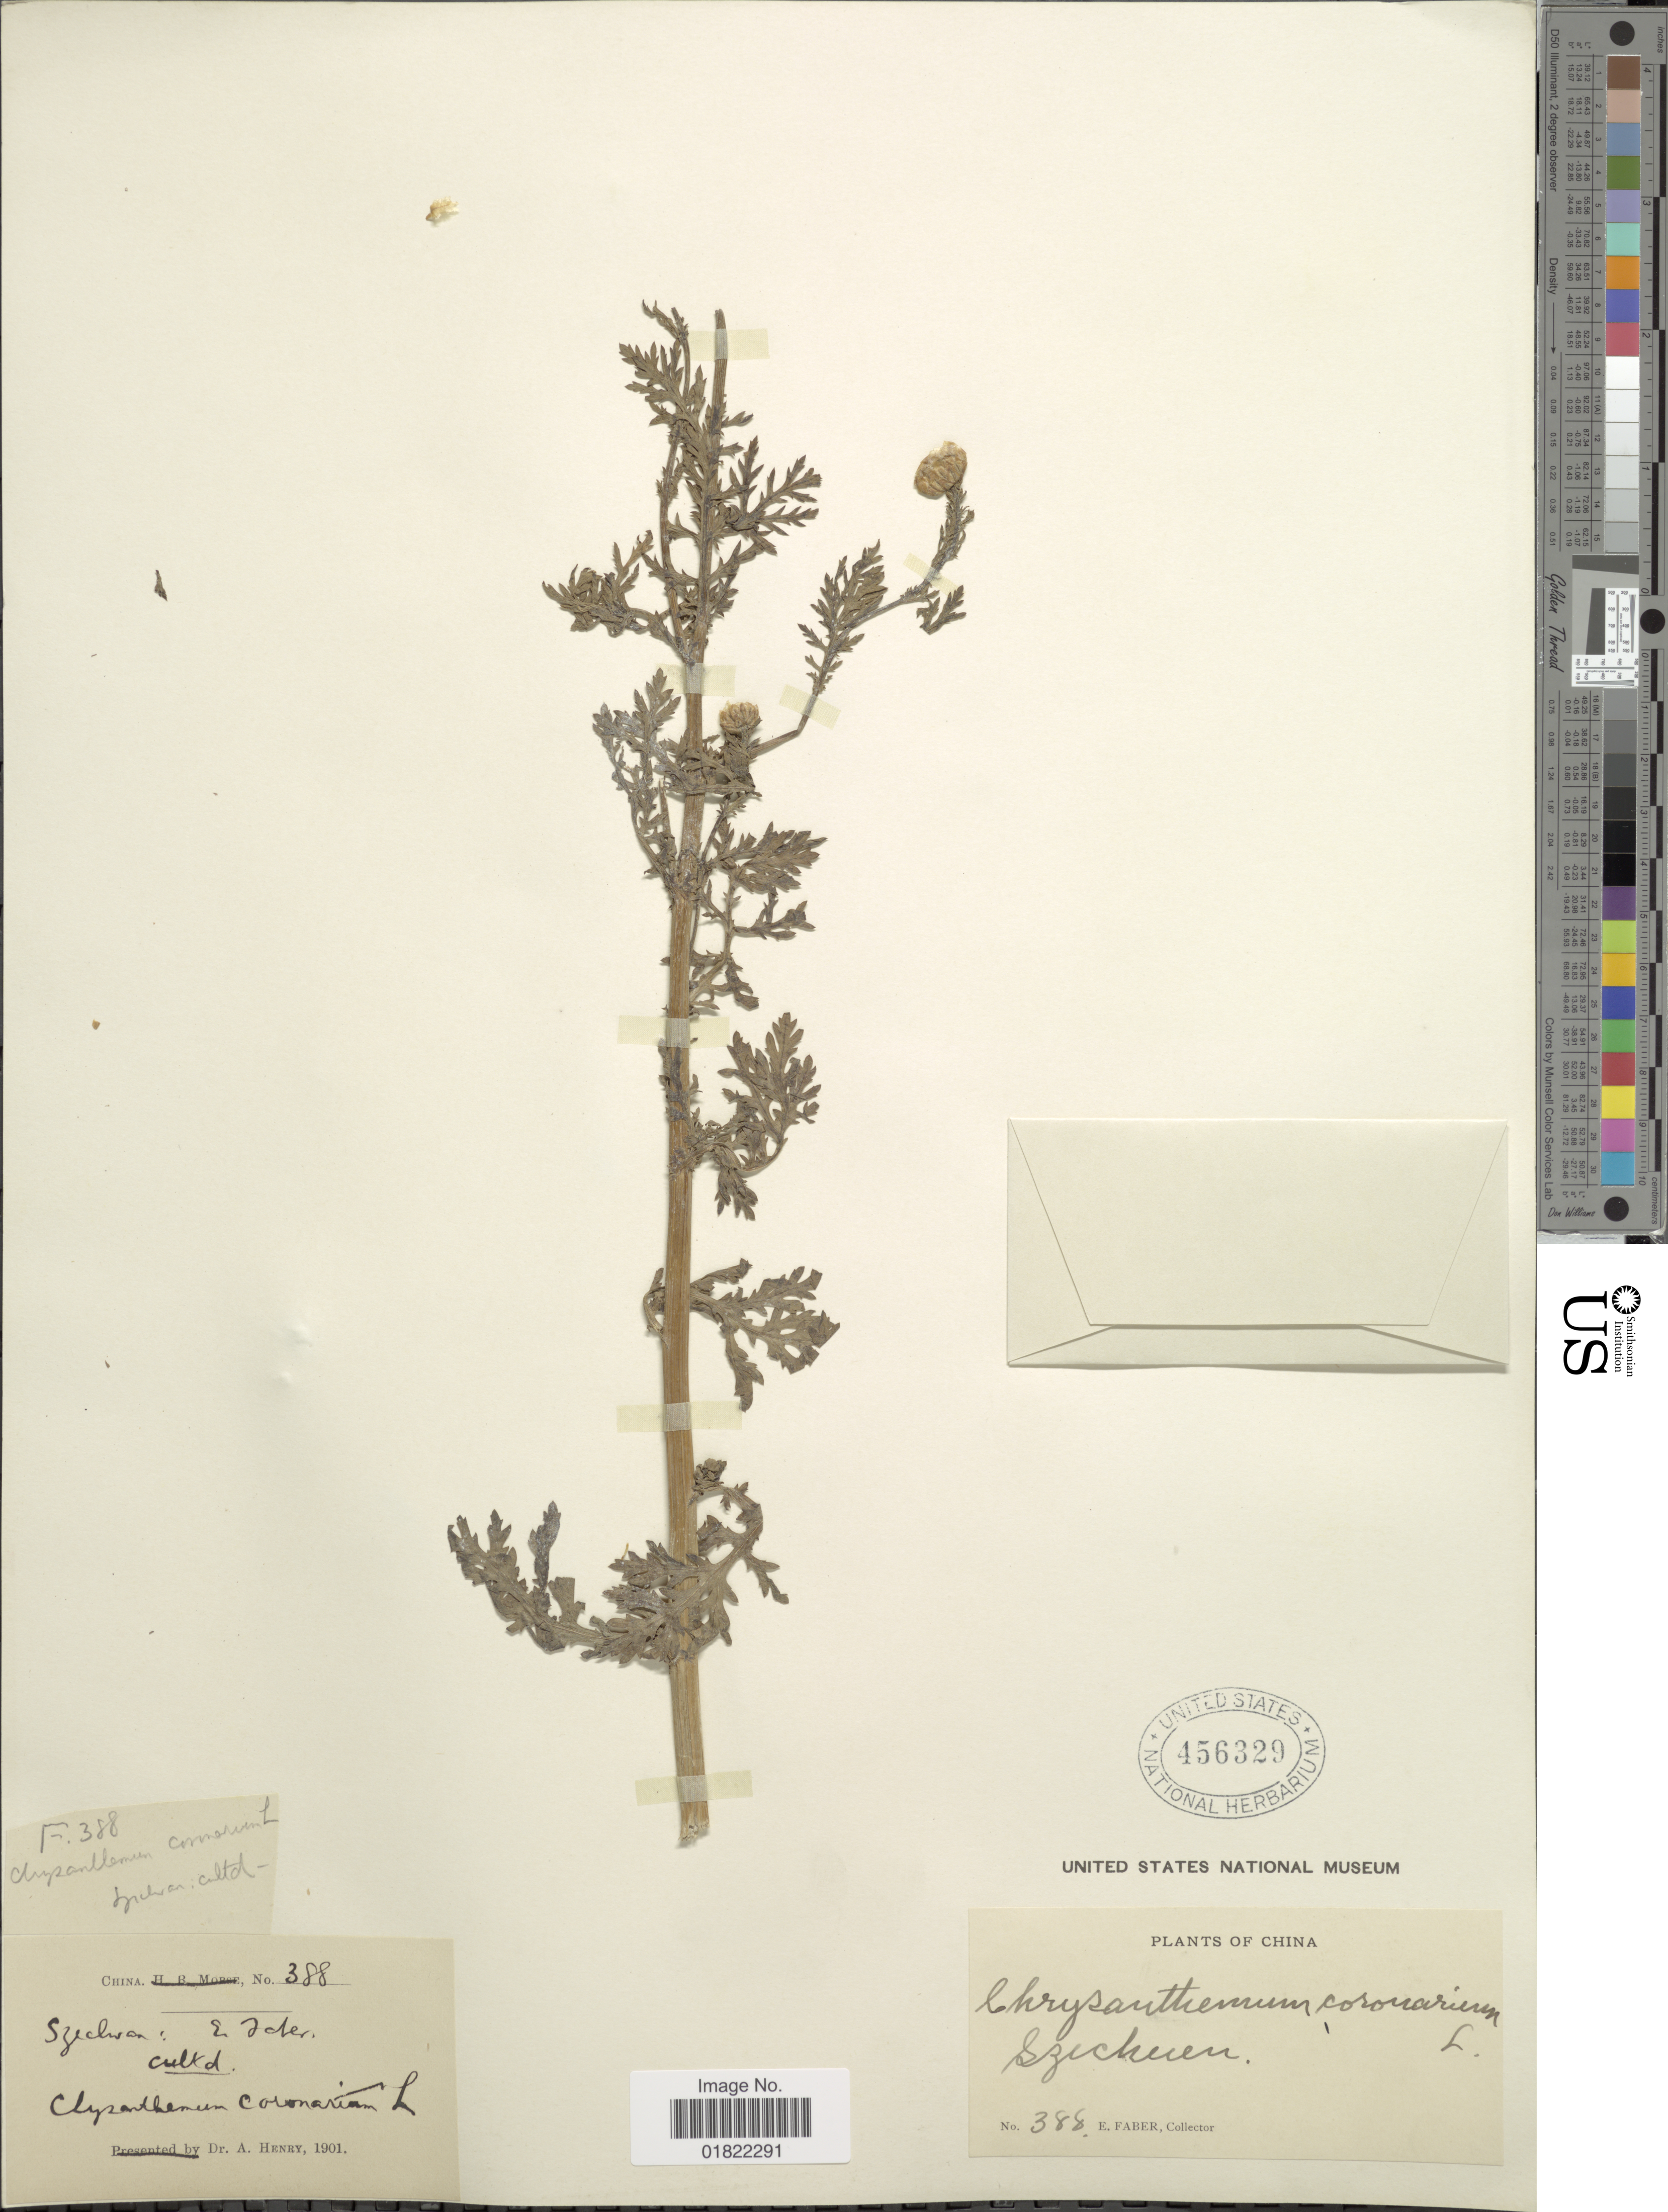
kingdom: Plantae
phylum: Tracheophyta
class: Magnoliopsida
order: Asterales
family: Asteraceae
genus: Chrysanthemum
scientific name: Chrysanthemum coronarium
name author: L.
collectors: E. Faber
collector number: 388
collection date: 1901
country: China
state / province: Sichuan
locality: Szechuan: E. Sater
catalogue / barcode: US 456329